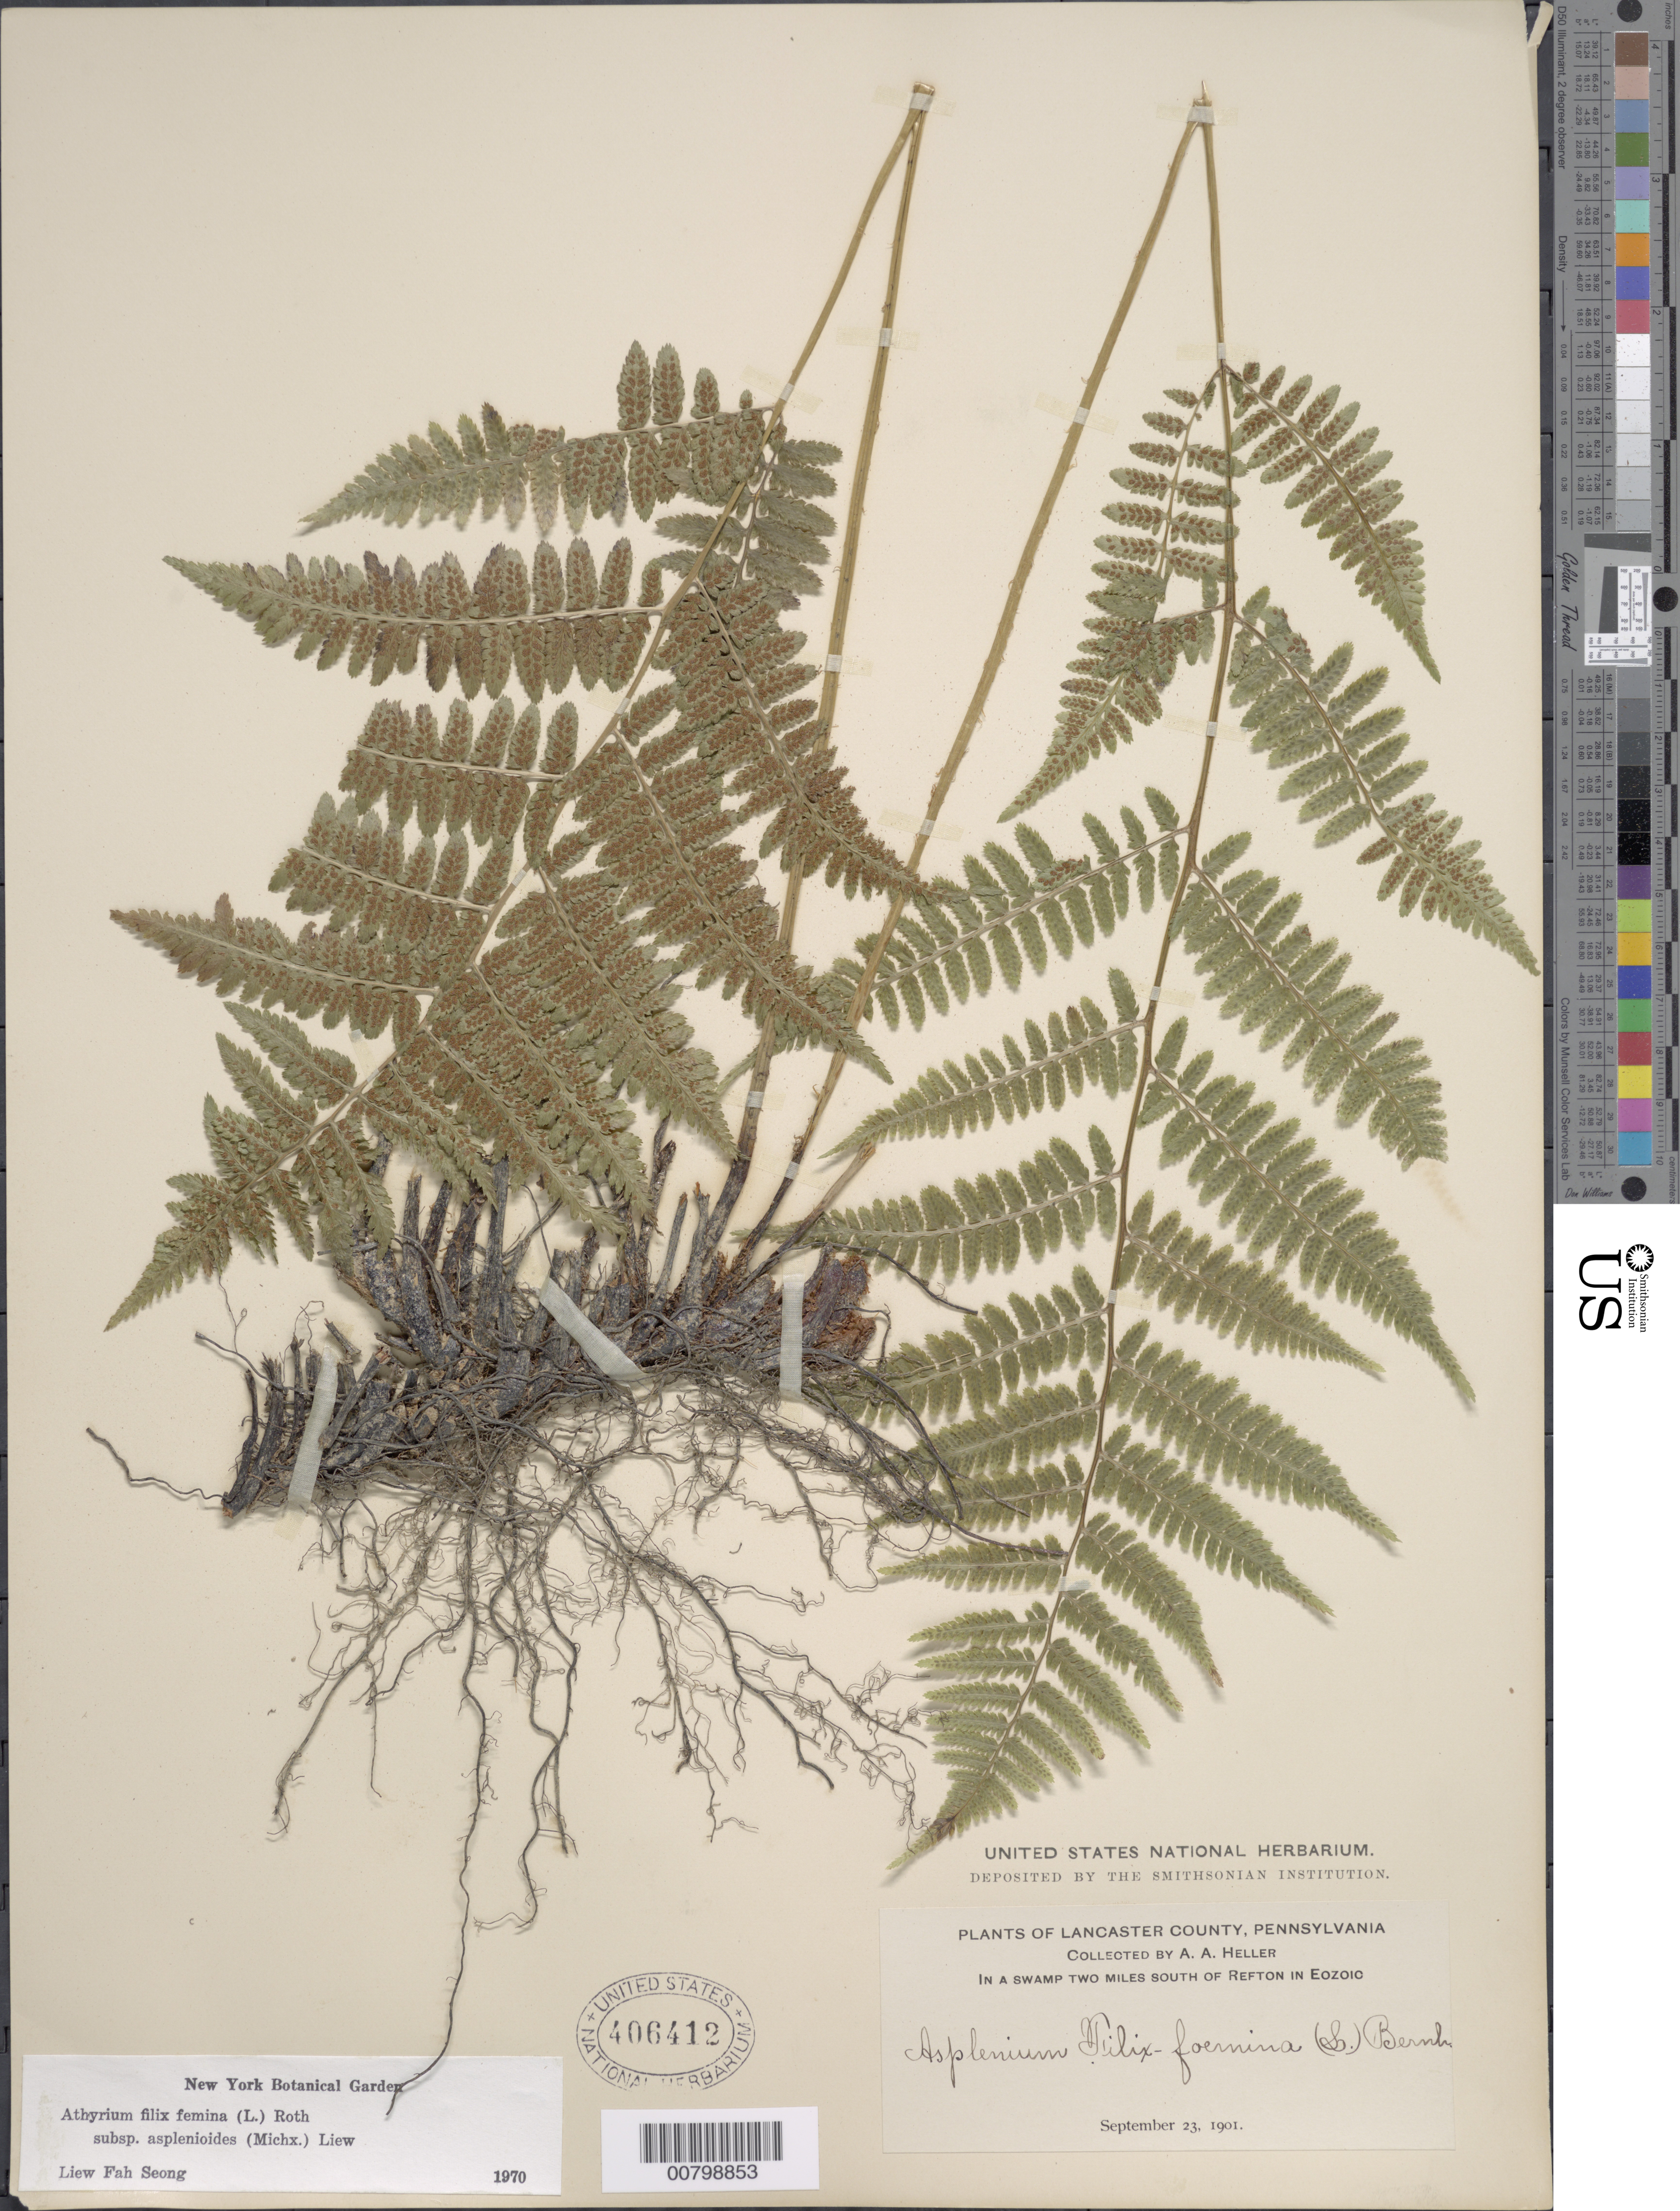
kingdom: Plantae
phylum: Tracheophyta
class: Polypodiopsida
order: Polypodiales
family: Athyriaceae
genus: Athyrium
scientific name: Athyrium filix-femina subsp. asplenioides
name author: (Michx.) Hultén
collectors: A. A. Heller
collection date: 1901-09-23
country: United States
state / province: Pennsylvania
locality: Lancaster County, In a swamp two miles south of Refton in Eozoic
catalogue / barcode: US 406412